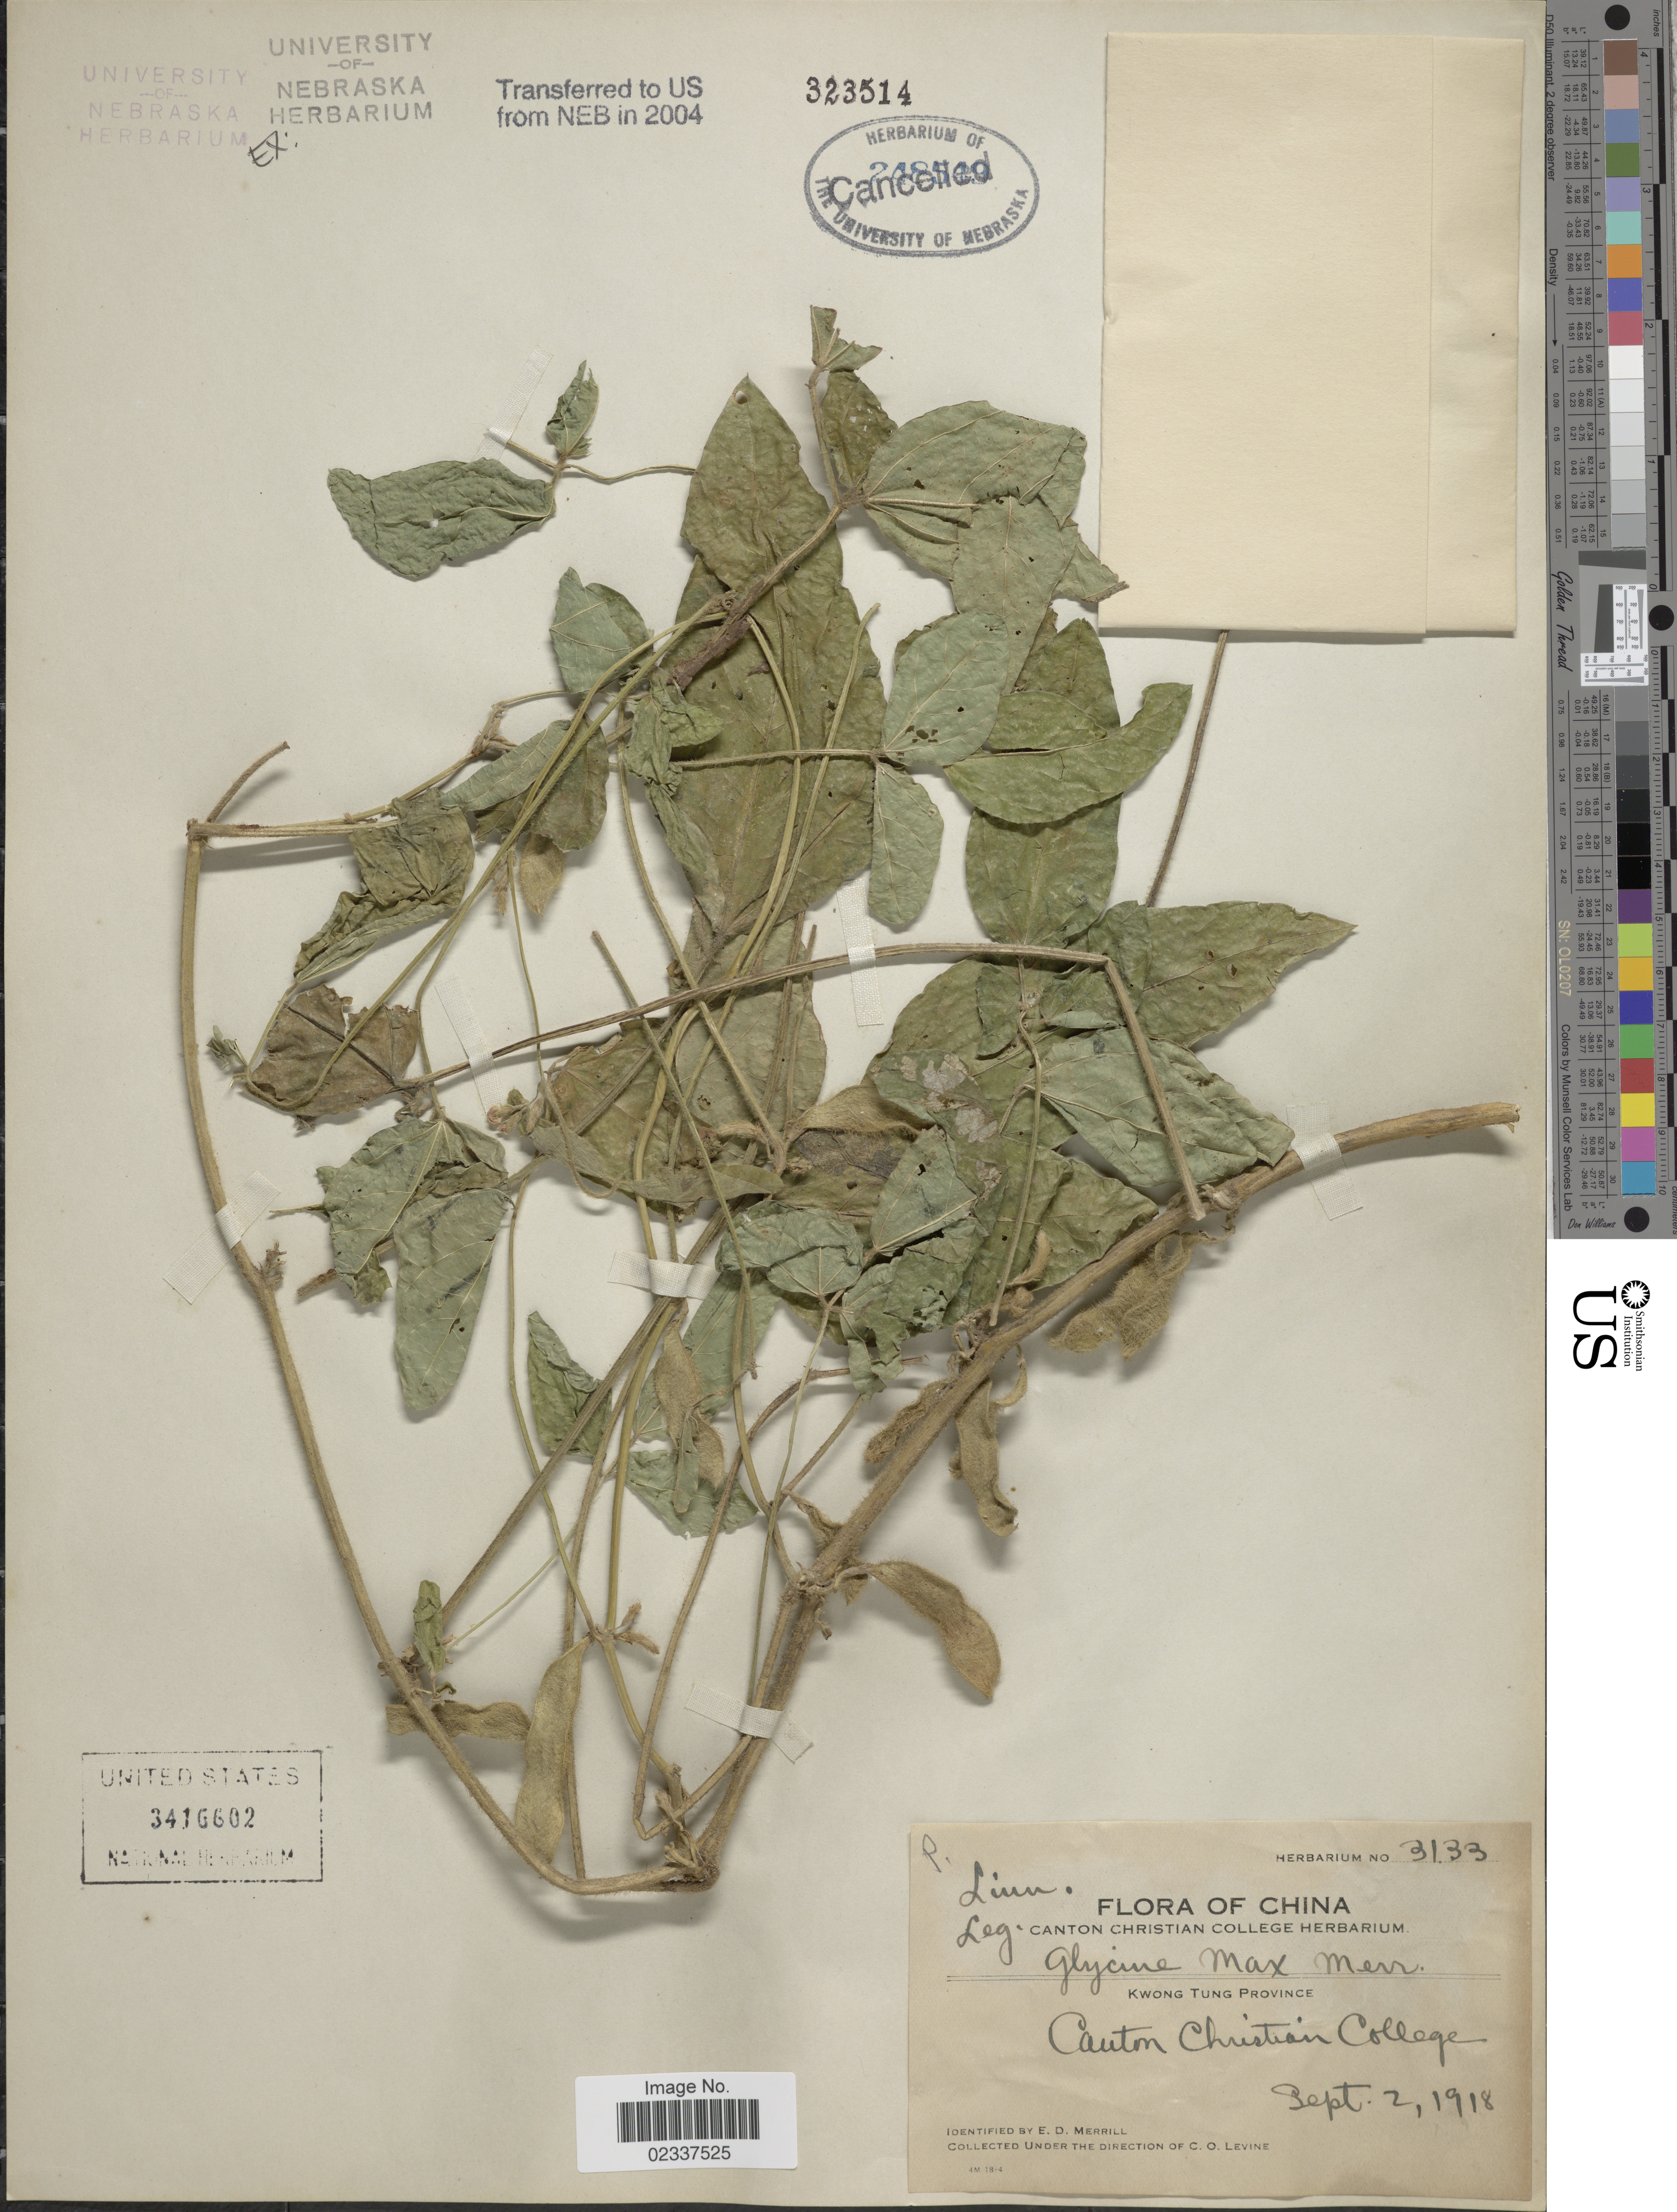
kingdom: Plantae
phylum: Tracheophyta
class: Magnoliopsida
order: Fabales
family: Fabaceae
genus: Glycine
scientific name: Glycine max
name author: (L.) Merr.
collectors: C. O. Levine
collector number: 3133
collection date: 1918-09-02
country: China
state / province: Guangdong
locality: Kwong Tung Province, Canton Christian College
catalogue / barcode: US 3416602